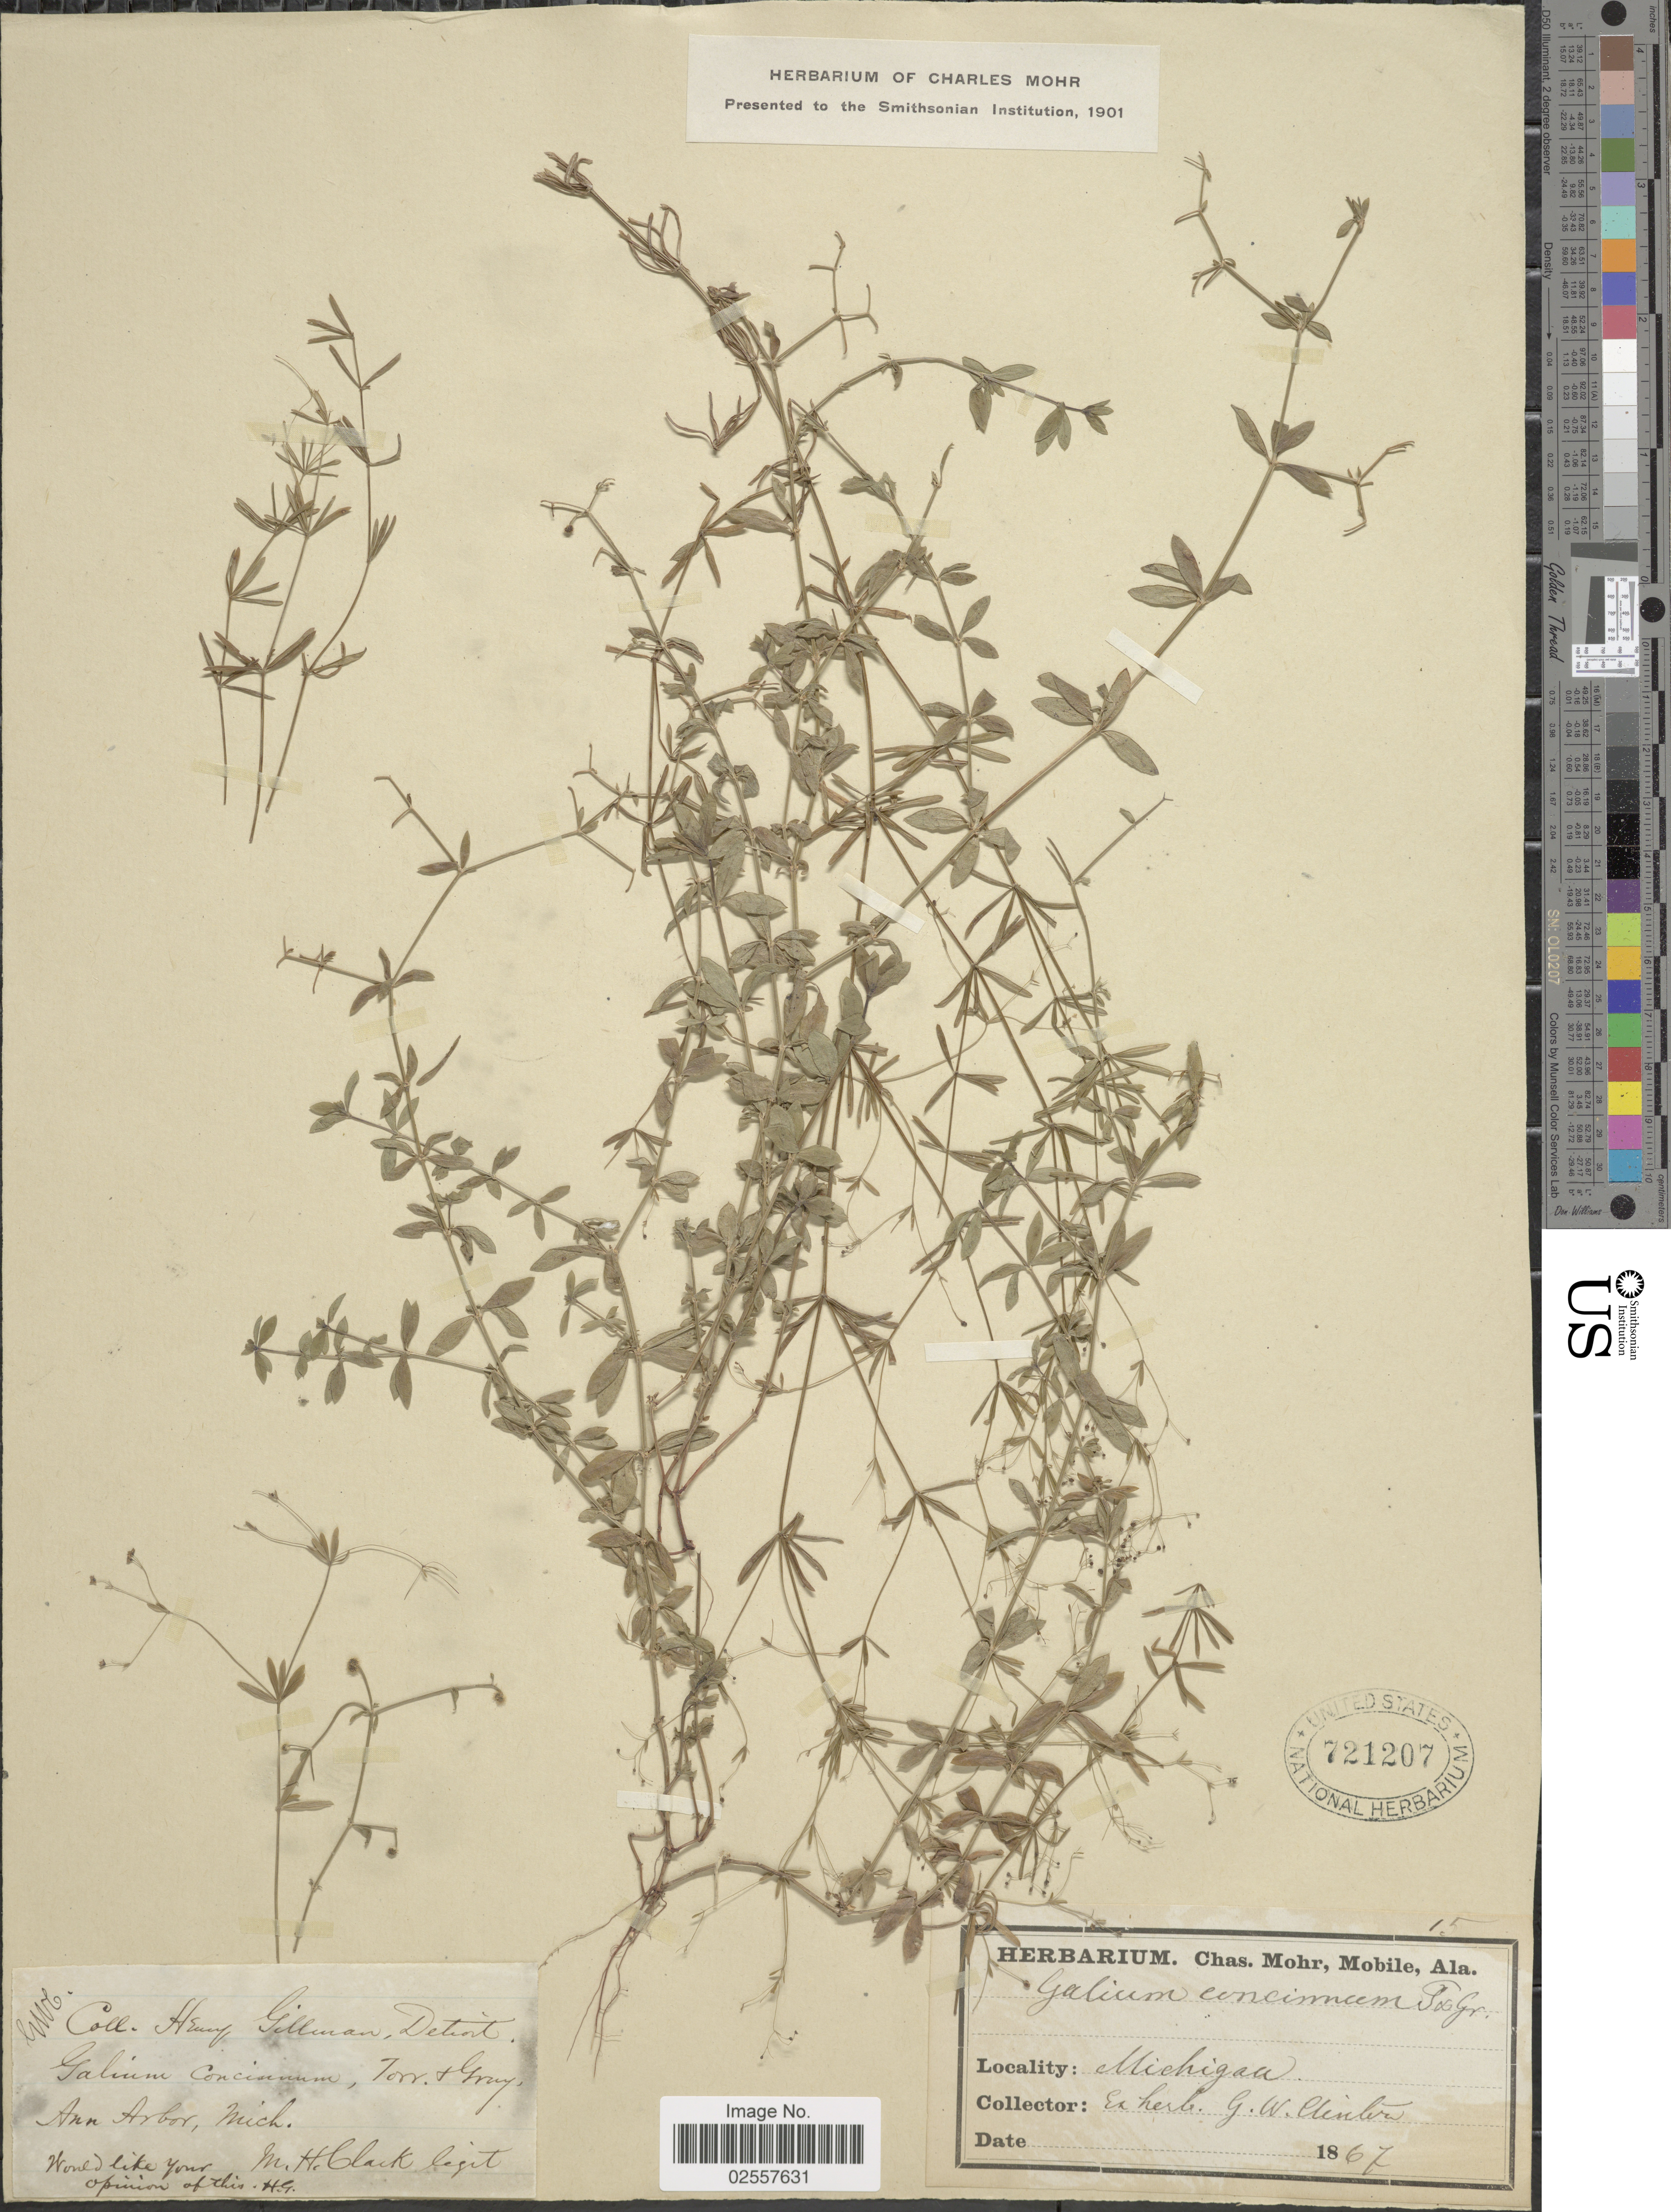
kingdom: Plantae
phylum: Tracheophyta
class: Magnoliopsida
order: Gentianales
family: Rubiaceae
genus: Galium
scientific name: Galium concinnum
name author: Torr. & A. Gray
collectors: H. Gillman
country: United States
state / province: Michigan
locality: Ann Arbor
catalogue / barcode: US 721207